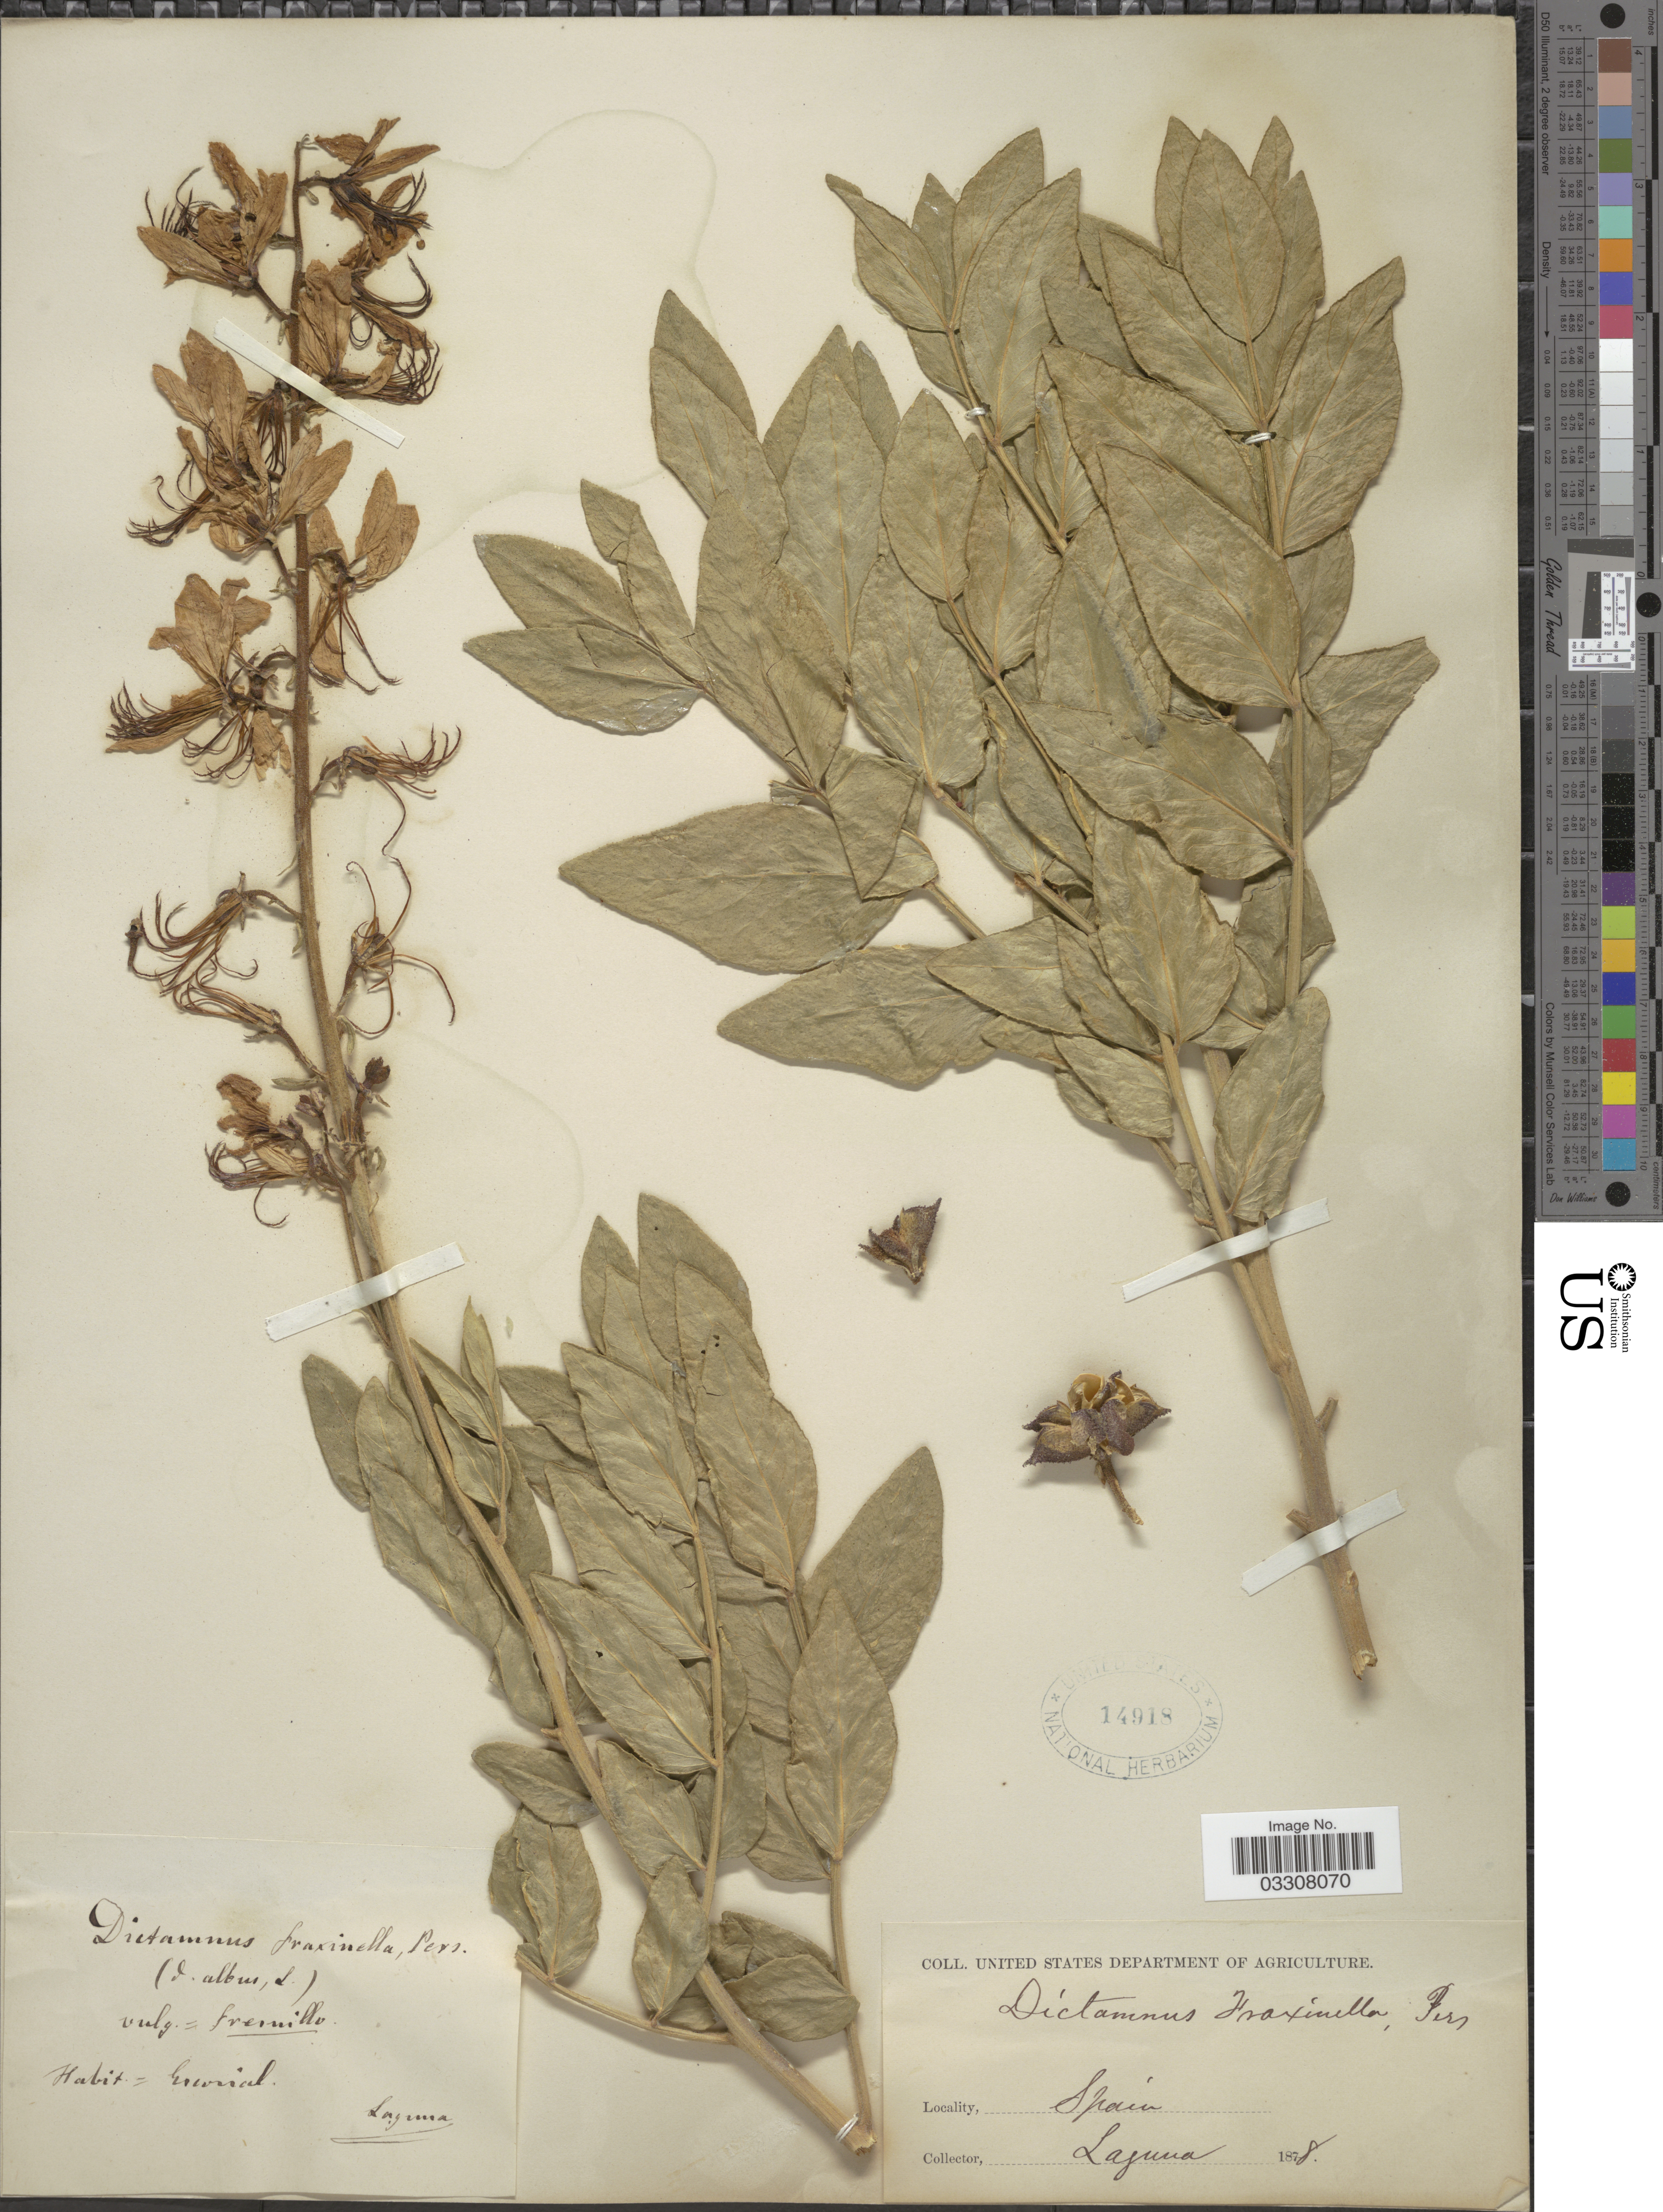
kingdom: Plantae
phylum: Tracheophyta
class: Magnoliopsida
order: Sapindales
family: Rutaceae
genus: Dictamnus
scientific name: Dictamnus fraxinella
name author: Pers.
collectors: -. Laguna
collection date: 1878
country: Spain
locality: Escorial.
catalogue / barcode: US 14918